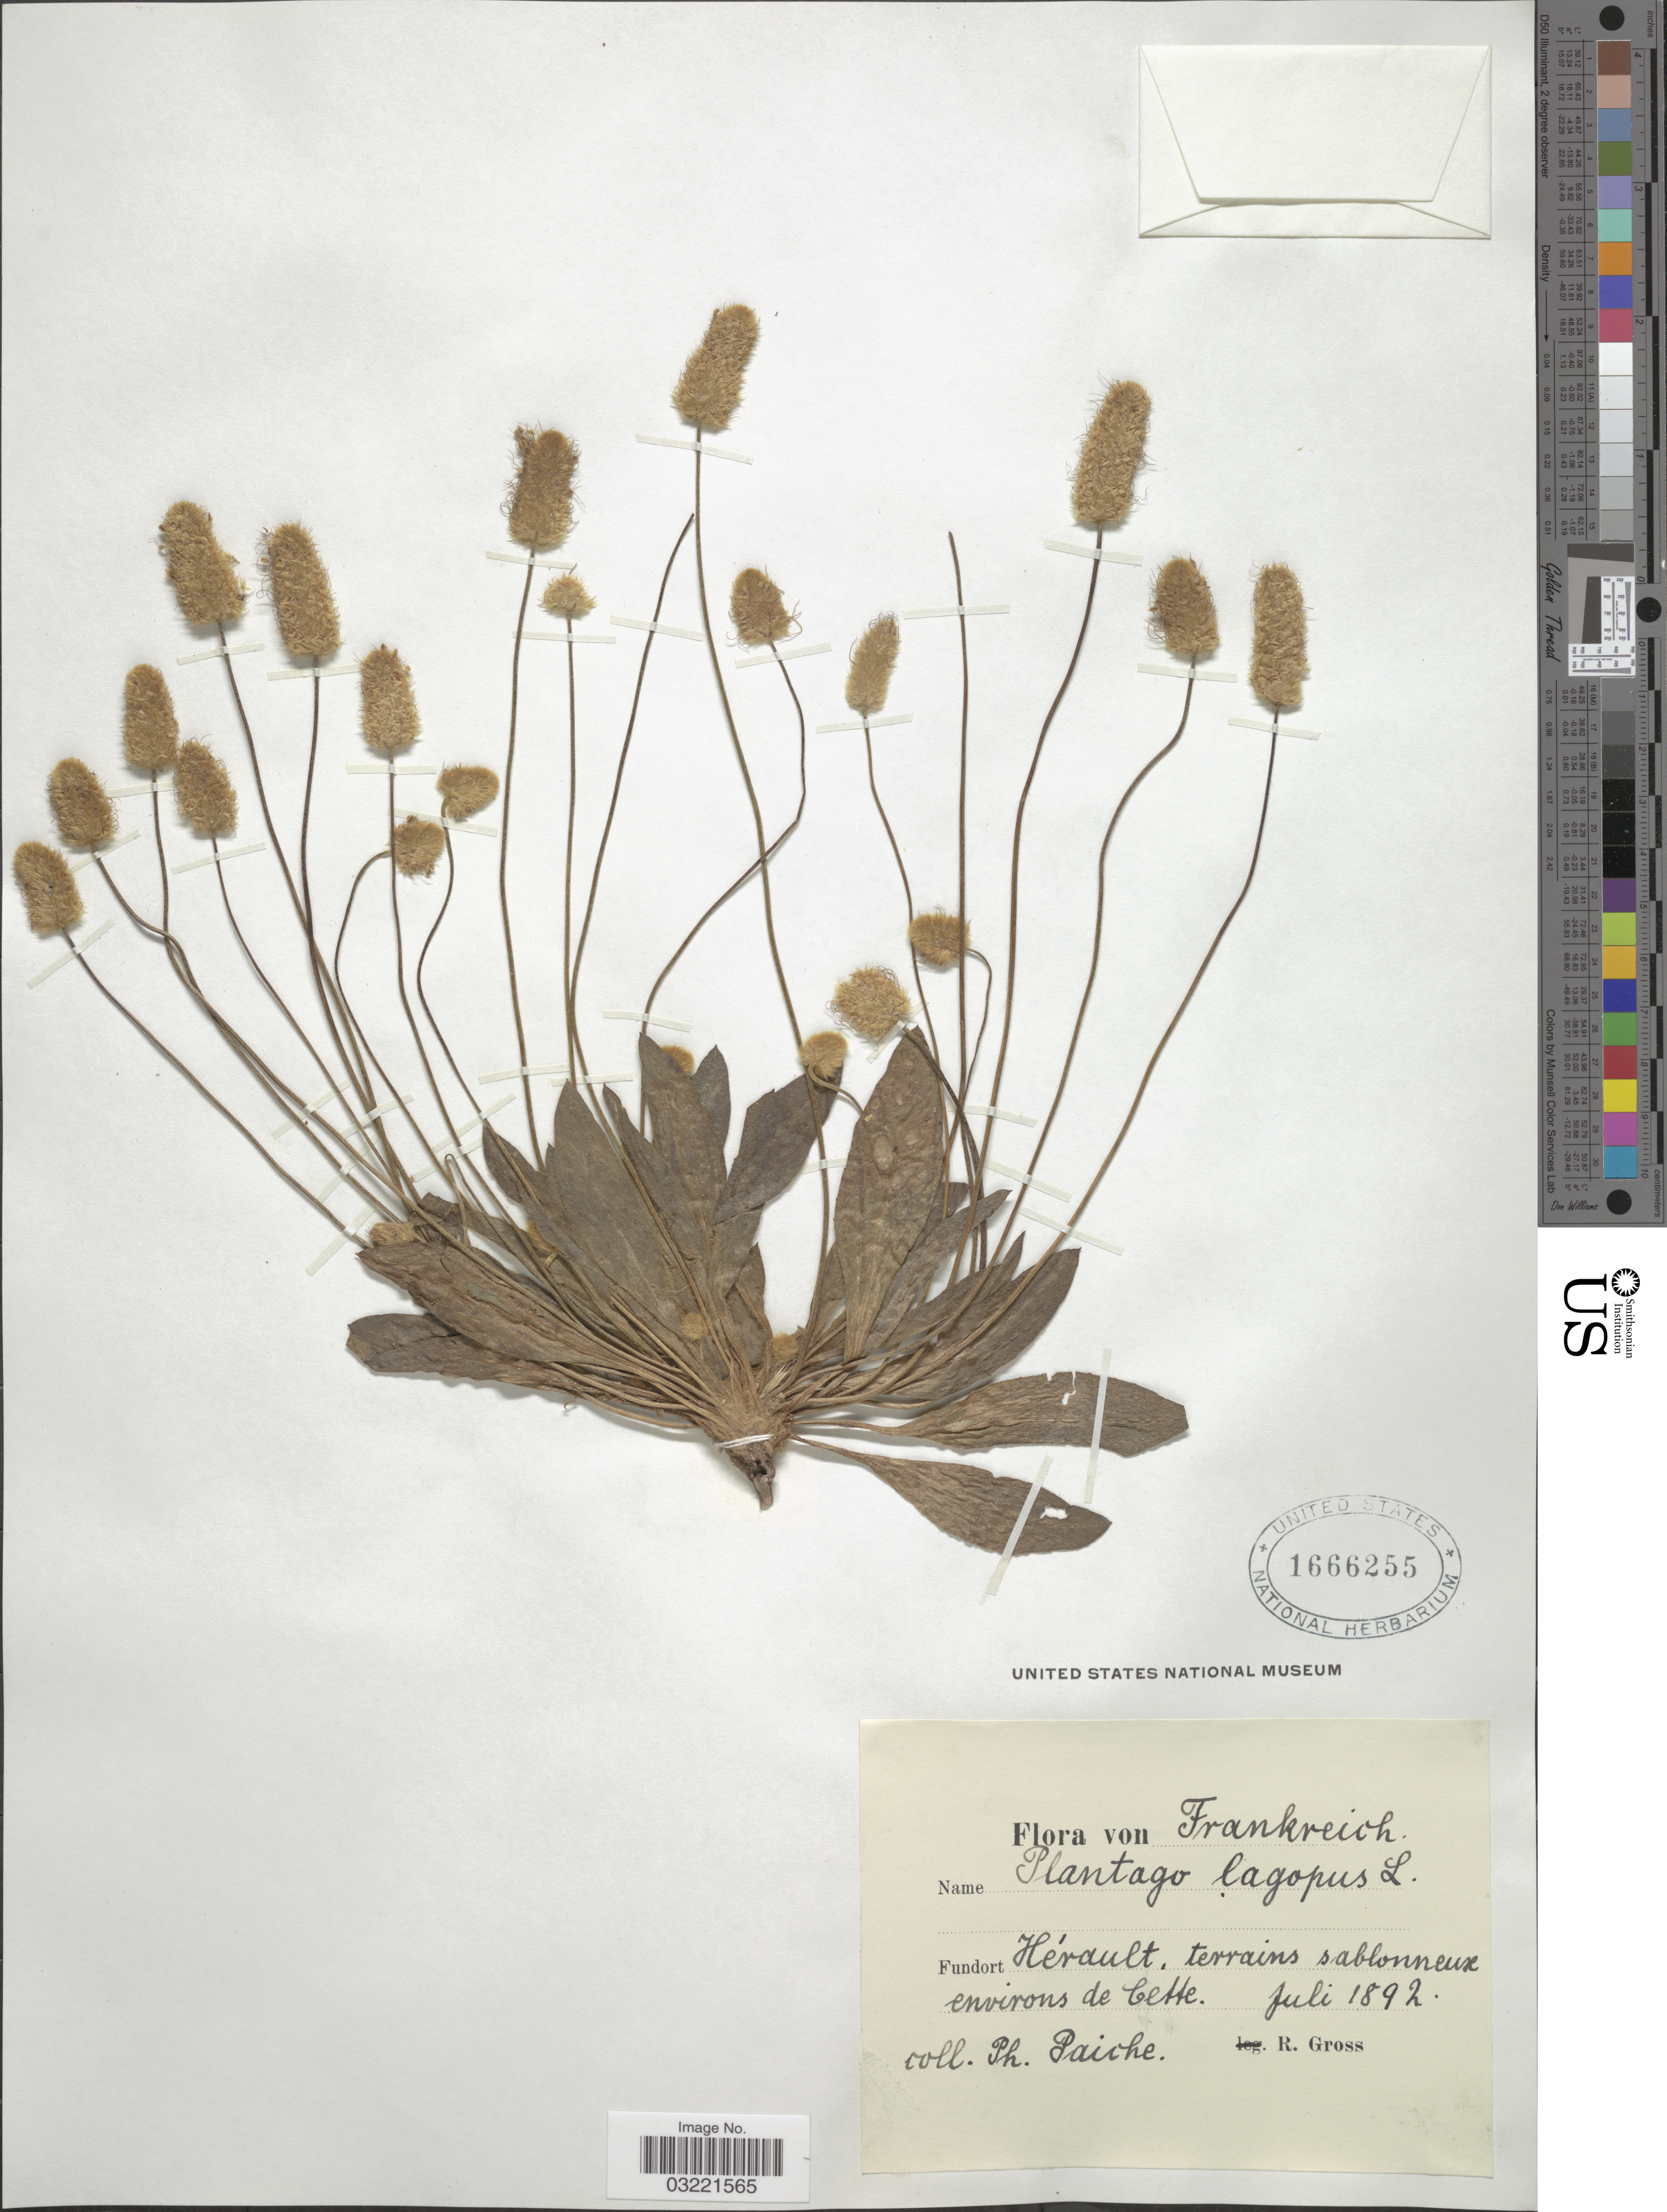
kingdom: Plantae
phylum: Tracheophyta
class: Magnoliopsida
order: Lamiales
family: Plantaginaceae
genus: Plantago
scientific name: Plantago lagopus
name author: L.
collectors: P. Paiche & R. Gross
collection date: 1892-07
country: France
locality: Frankreich. Hérault, terrains sablonneux environs de Cette.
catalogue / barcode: US 1666255